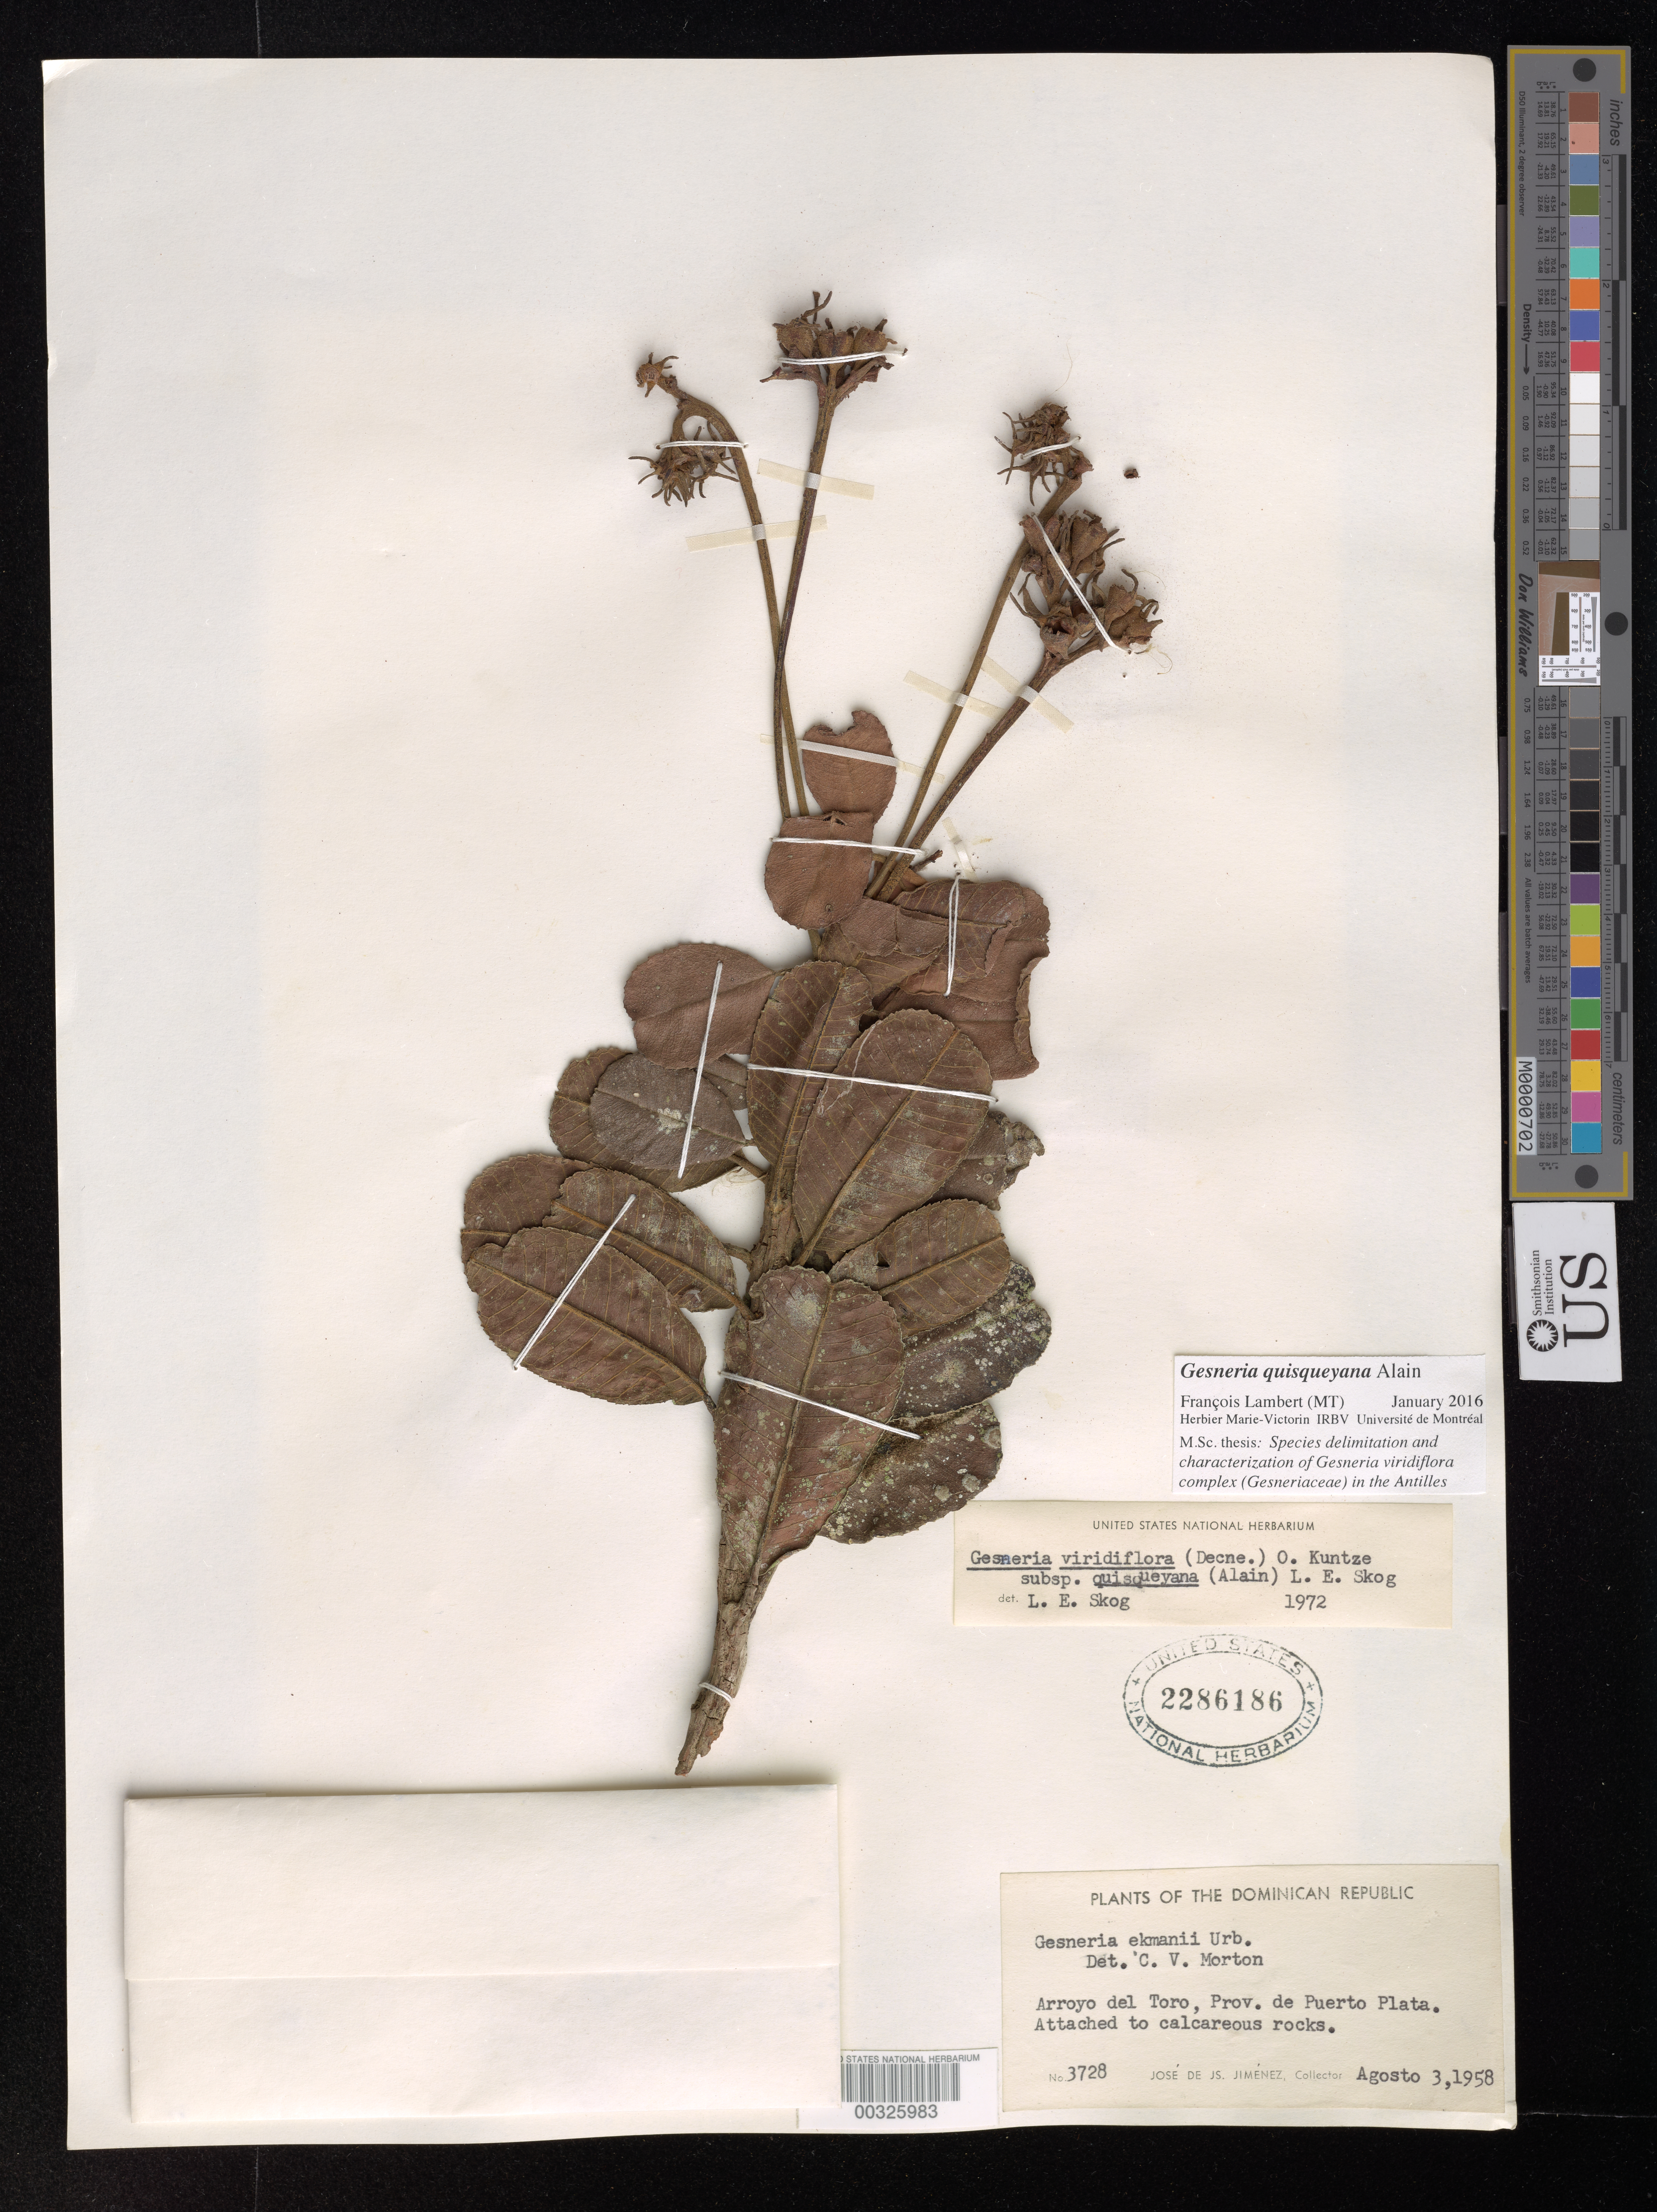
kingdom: Plantae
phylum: Tracheophyta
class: Magnoliopsida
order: Lamiales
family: Gesneriaceae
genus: Gesneria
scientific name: Gesneria quisqueyana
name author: Alain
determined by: Lambert, Francois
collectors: J. J. Jiménez Almonte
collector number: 3728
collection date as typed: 03 Aug 1958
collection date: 1958-08-03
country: Dominican Republic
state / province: Puerto Plata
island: Hispaniola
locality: Arroyo del Toro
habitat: Attached to calcareous rocks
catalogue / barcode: US 2286186